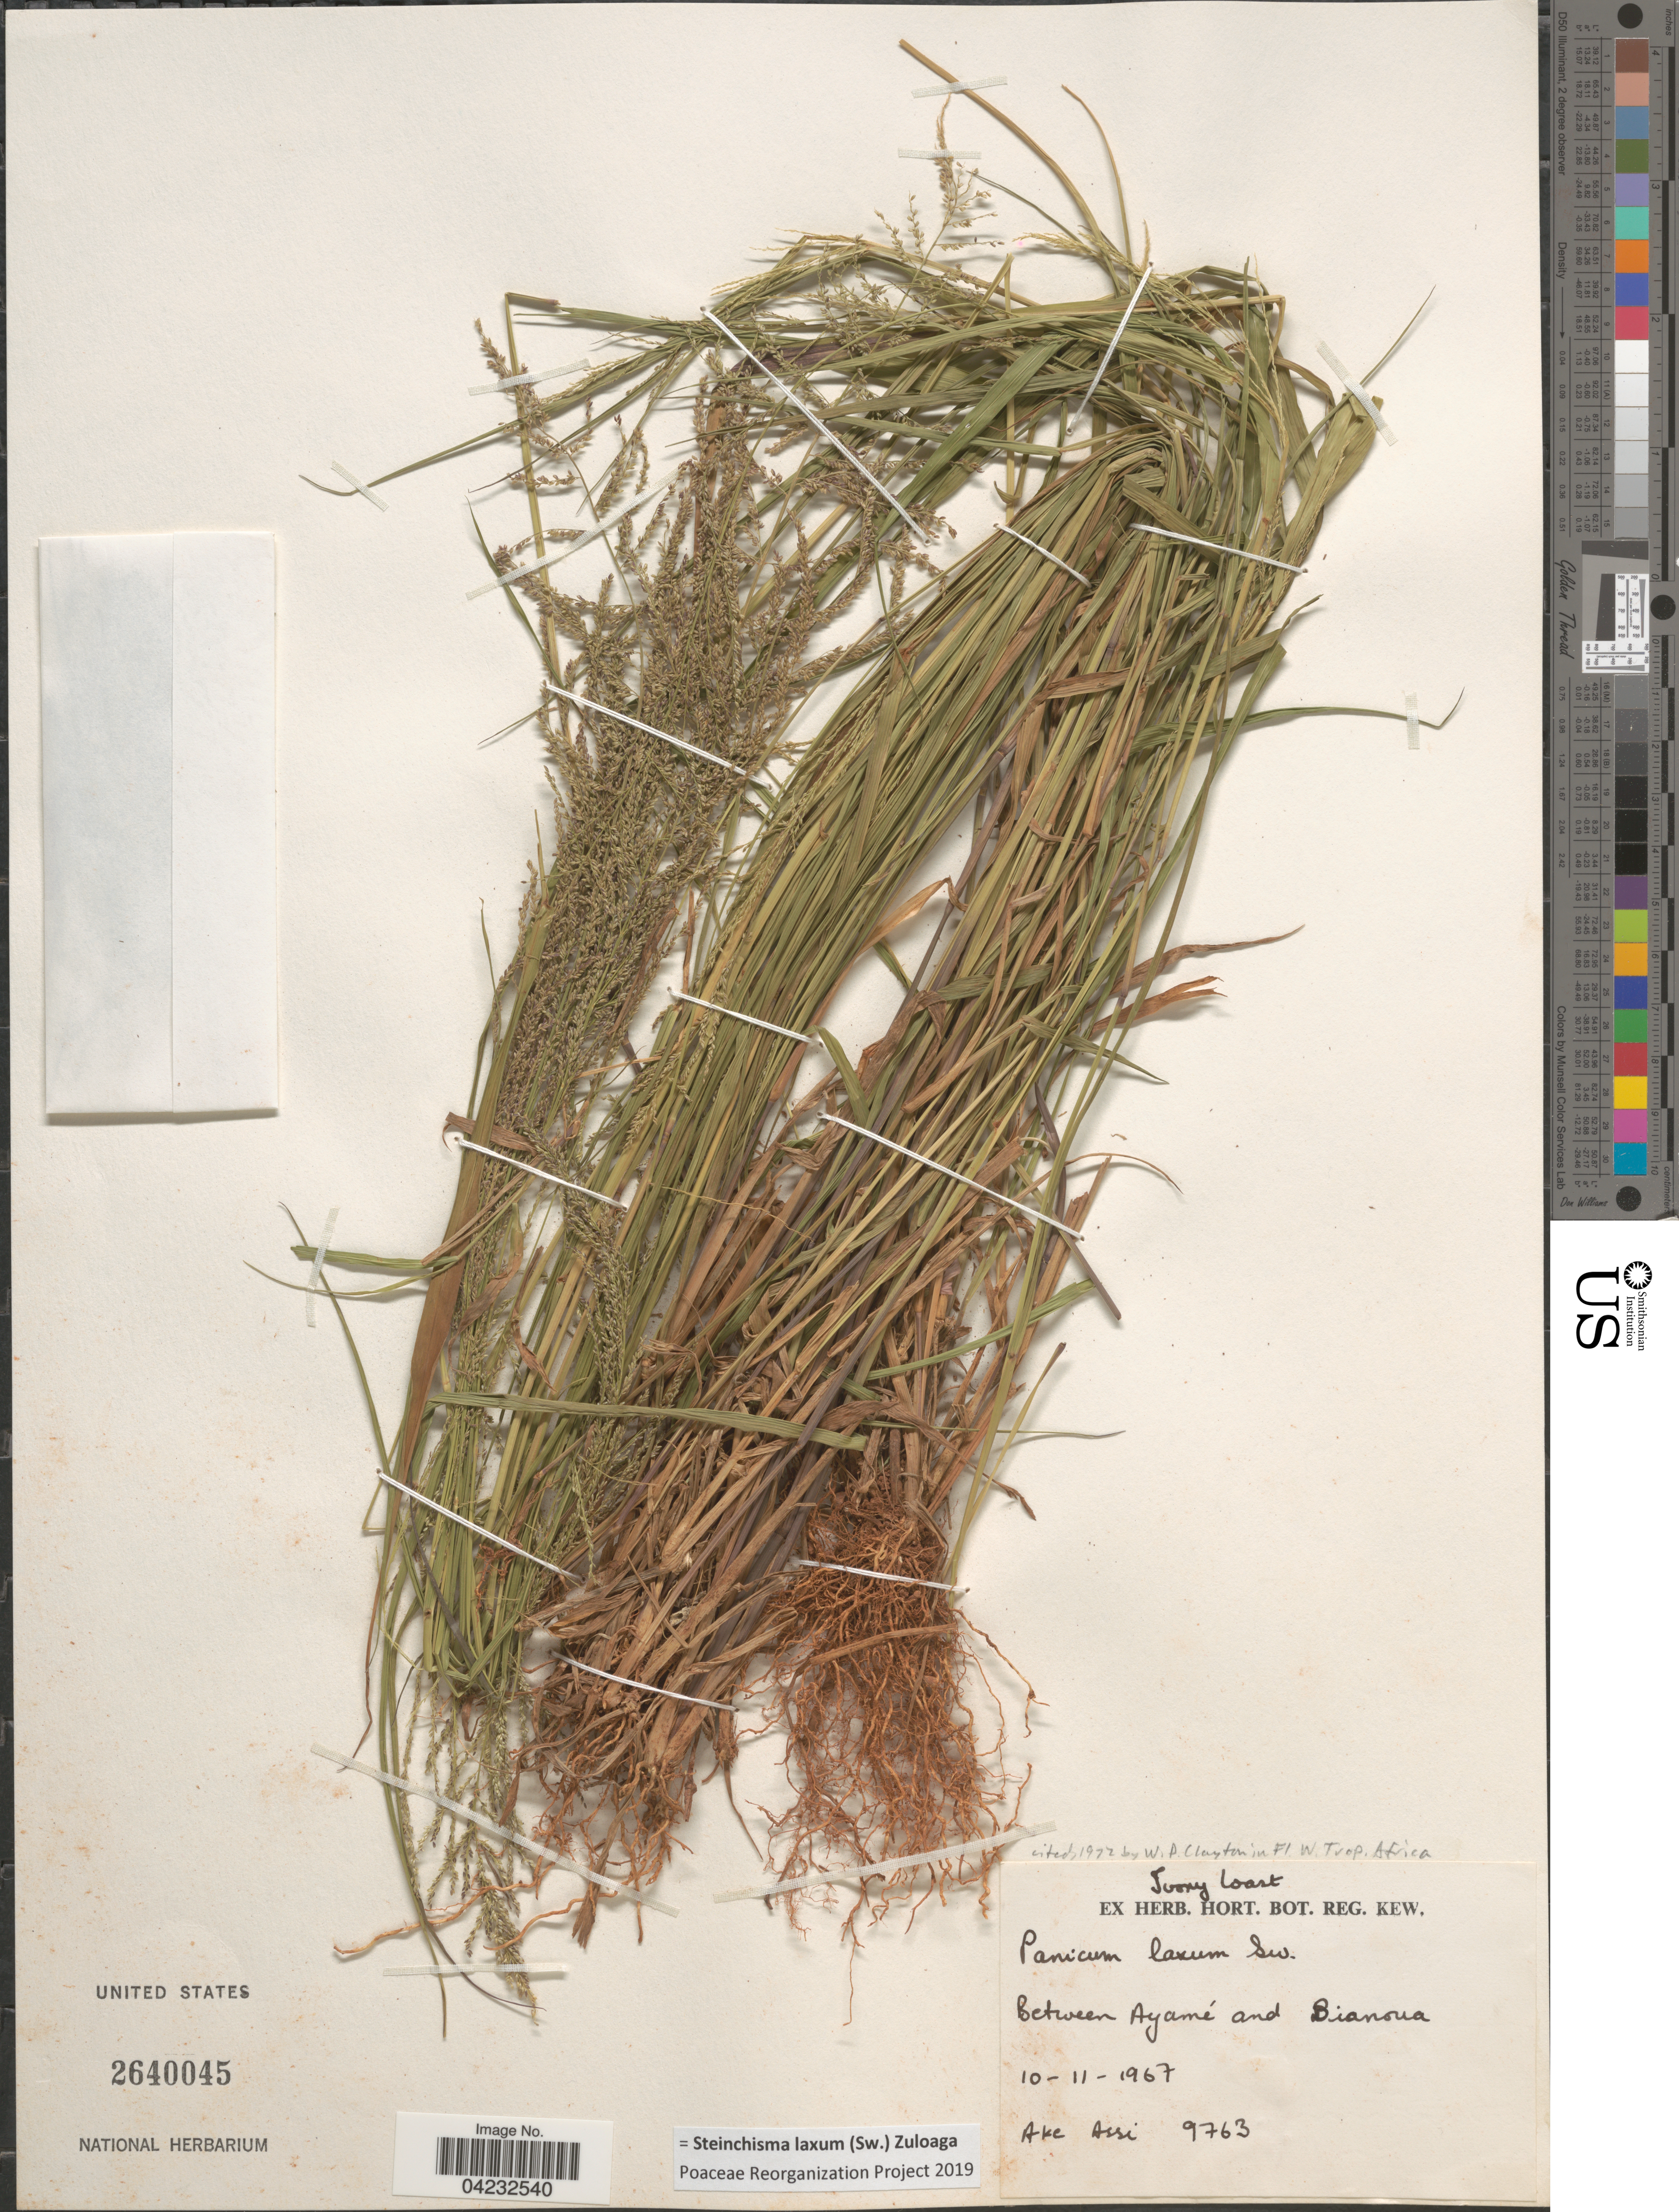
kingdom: Plantae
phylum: Tracheophyta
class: Liliopsida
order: Poales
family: Poaceae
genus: Steinchisma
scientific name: Steinchisma laxum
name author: (Sw.) Zuloaga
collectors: A. Assi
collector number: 9763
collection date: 1967-11-10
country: Ivory Coast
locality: Between Ayamé and Bianoua.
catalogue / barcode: US 2640045